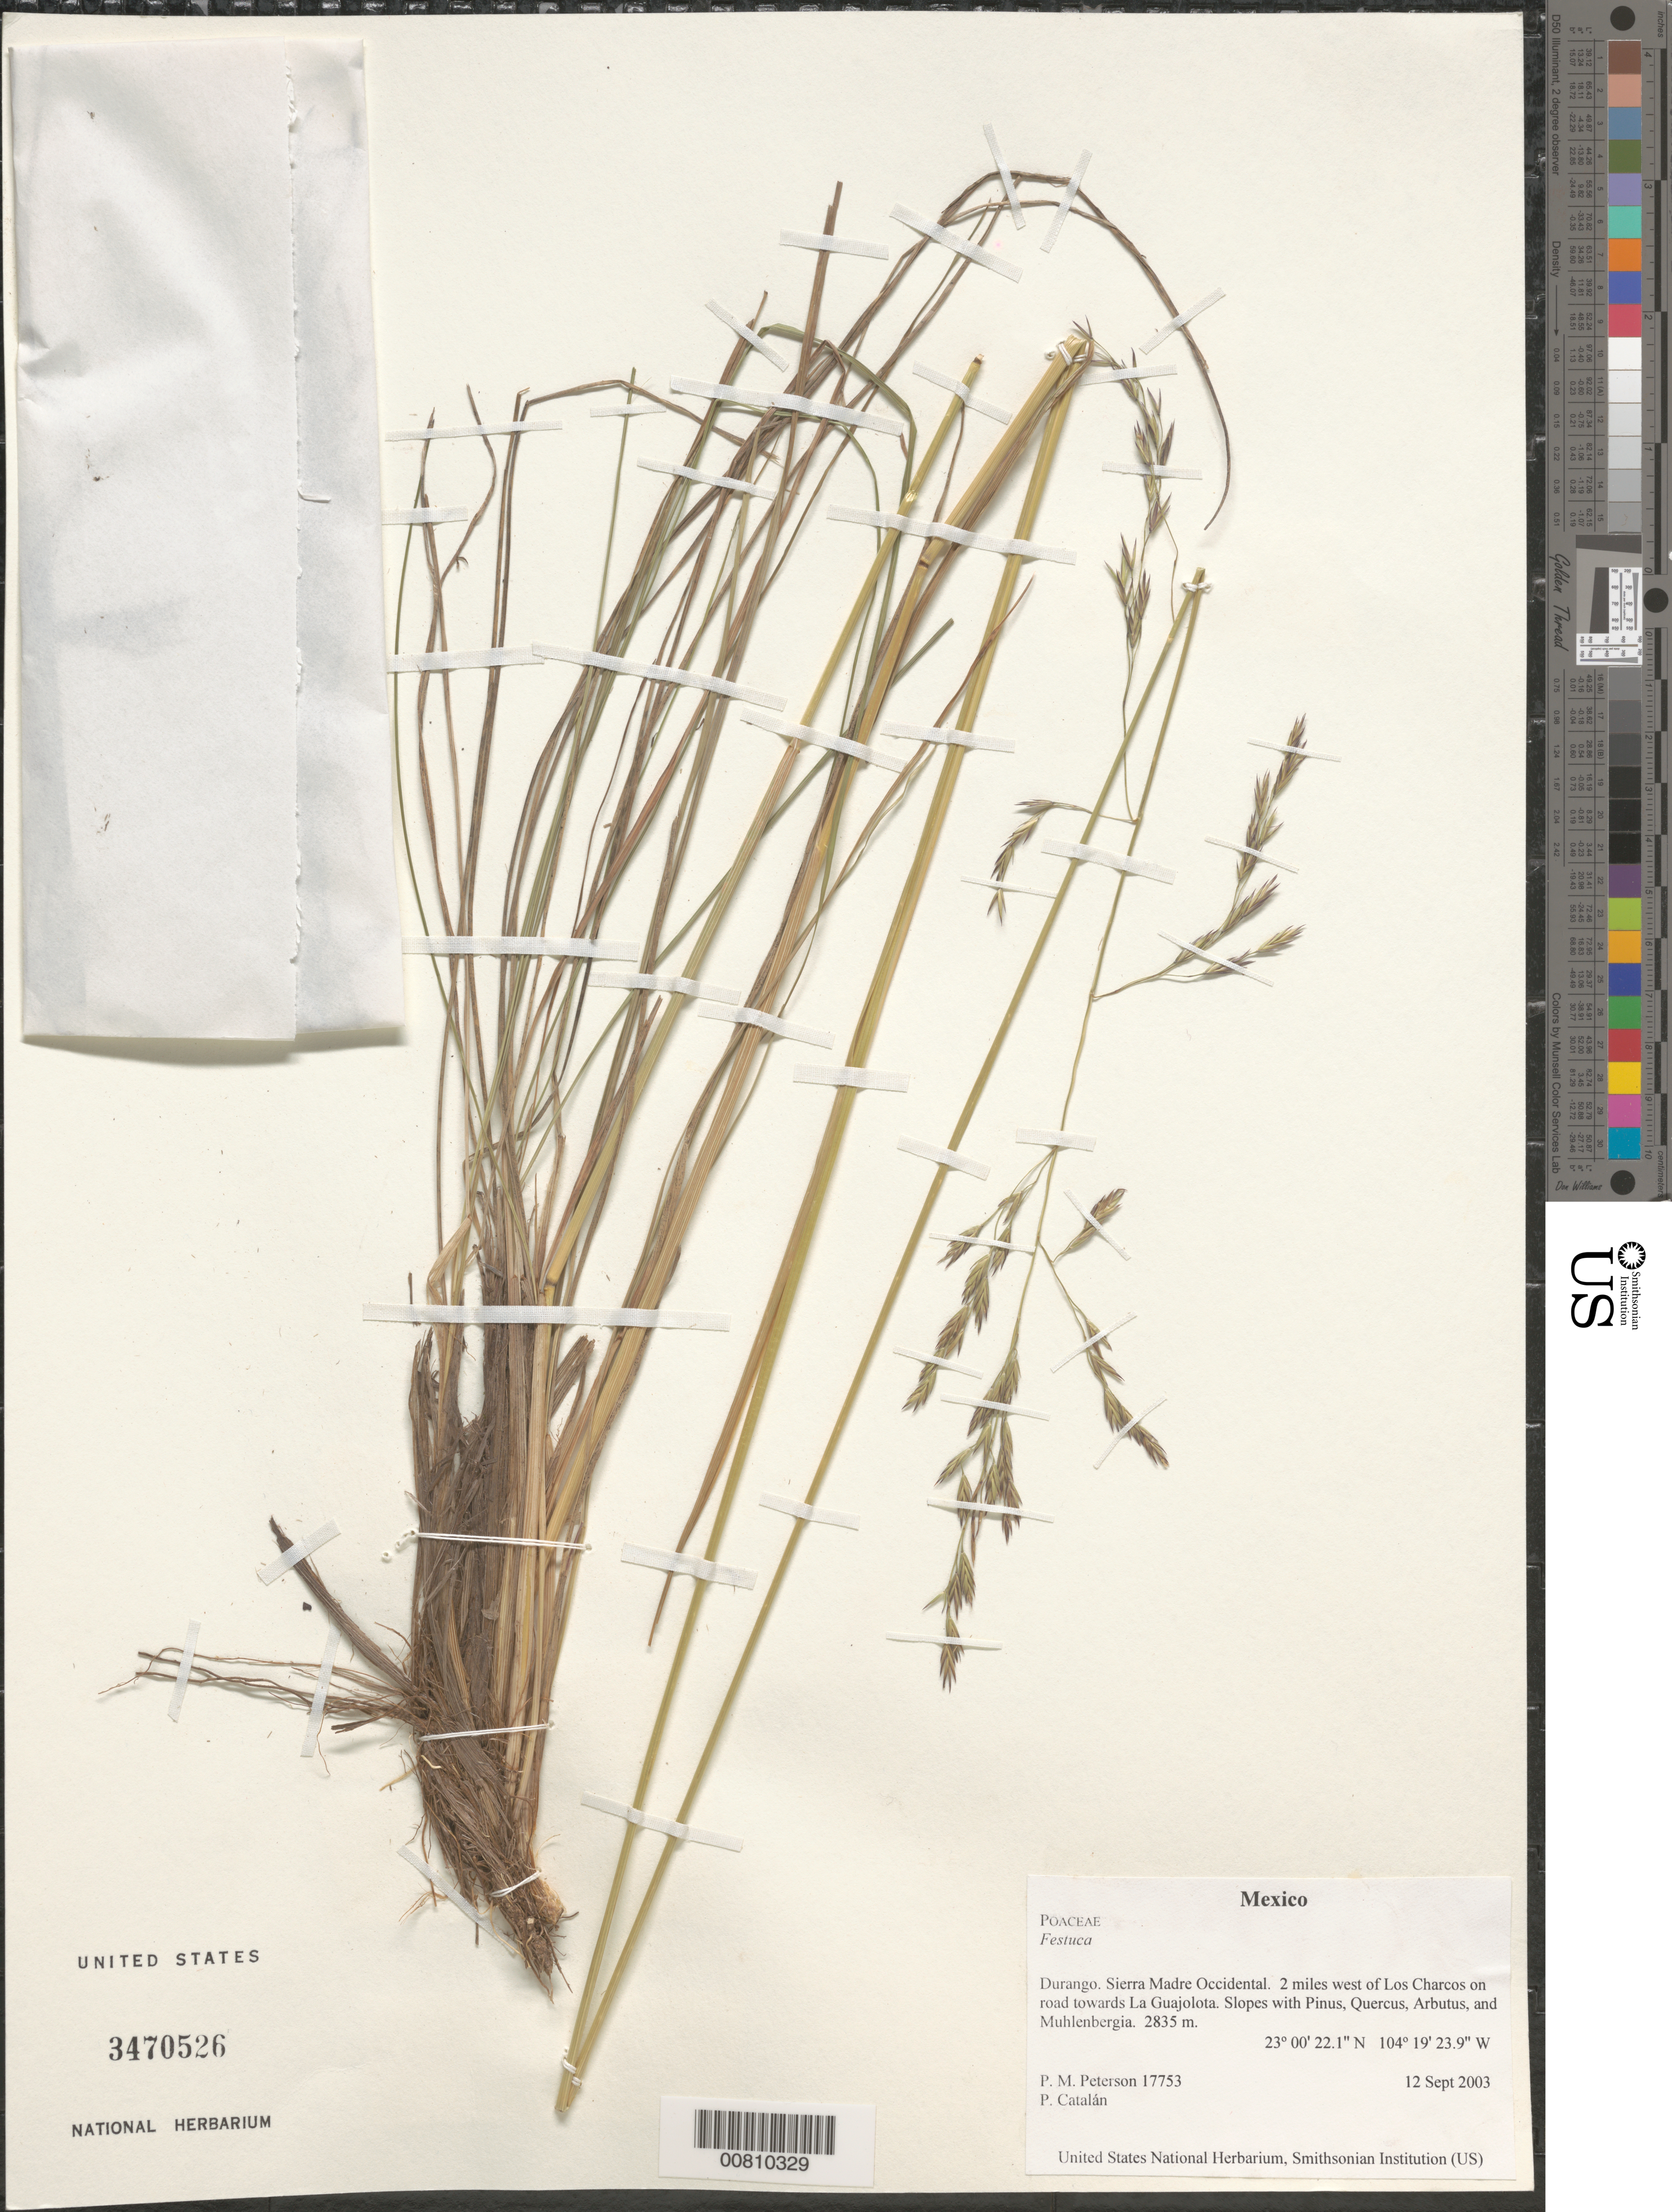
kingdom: Plantae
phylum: Tracheophyta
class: Liliopsida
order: Poales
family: Poaceae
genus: Festuca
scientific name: Festuca sp.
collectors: P. M. Peterson & F. Sánchez Alvarado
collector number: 17753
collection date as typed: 12 Sep 2003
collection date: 2003-09-12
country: Mexico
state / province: Durango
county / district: Sierra Madre Occidental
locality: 2 miles west of Los Charcos on road towards La Guajolota. Slopes with Pinus, Quercus, Arbutus, and Muhlenbergia.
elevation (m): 2835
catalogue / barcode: US 3470526